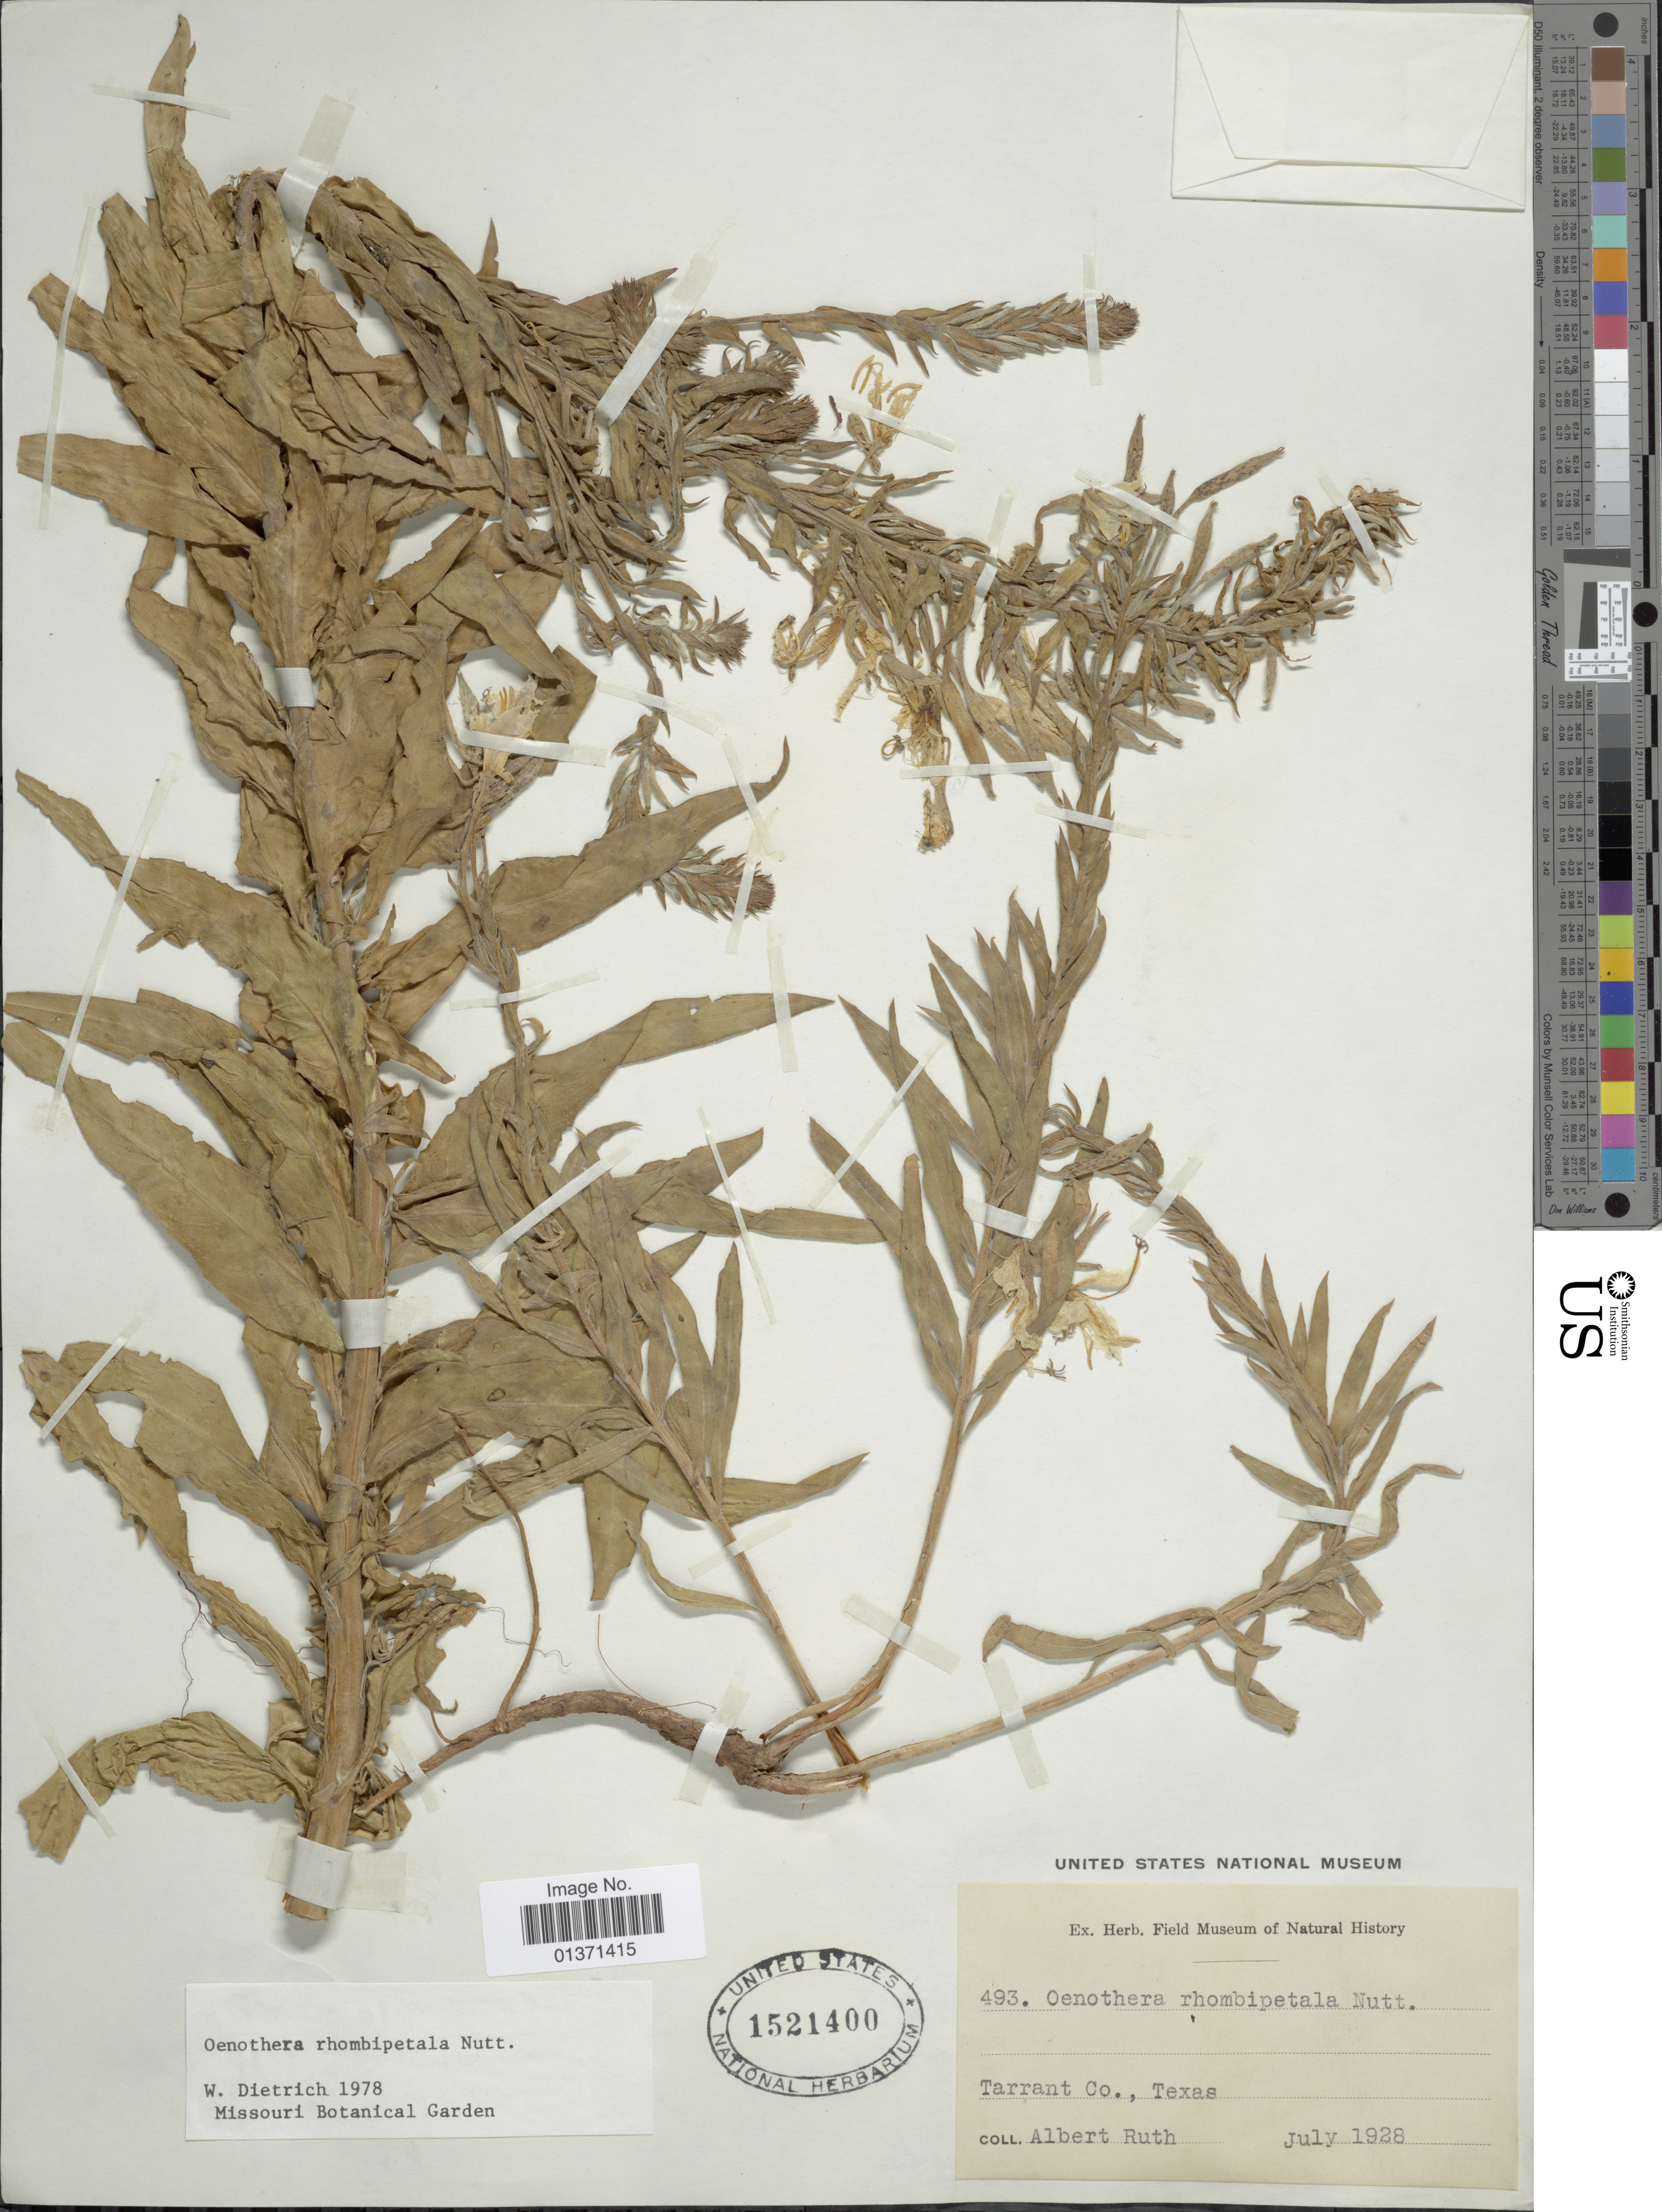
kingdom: Plantae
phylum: Tracheophyta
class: Magnoliopsida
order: Myrtales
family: Onagraceae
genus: Oenothera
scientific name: Oenothera rhombipetala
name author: Nutt. ex Torr & A. Gray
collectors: A. Ruth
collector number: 493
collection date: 1928-07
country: United States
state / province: Texas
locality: Tarrant Co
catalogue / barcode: US 1521400